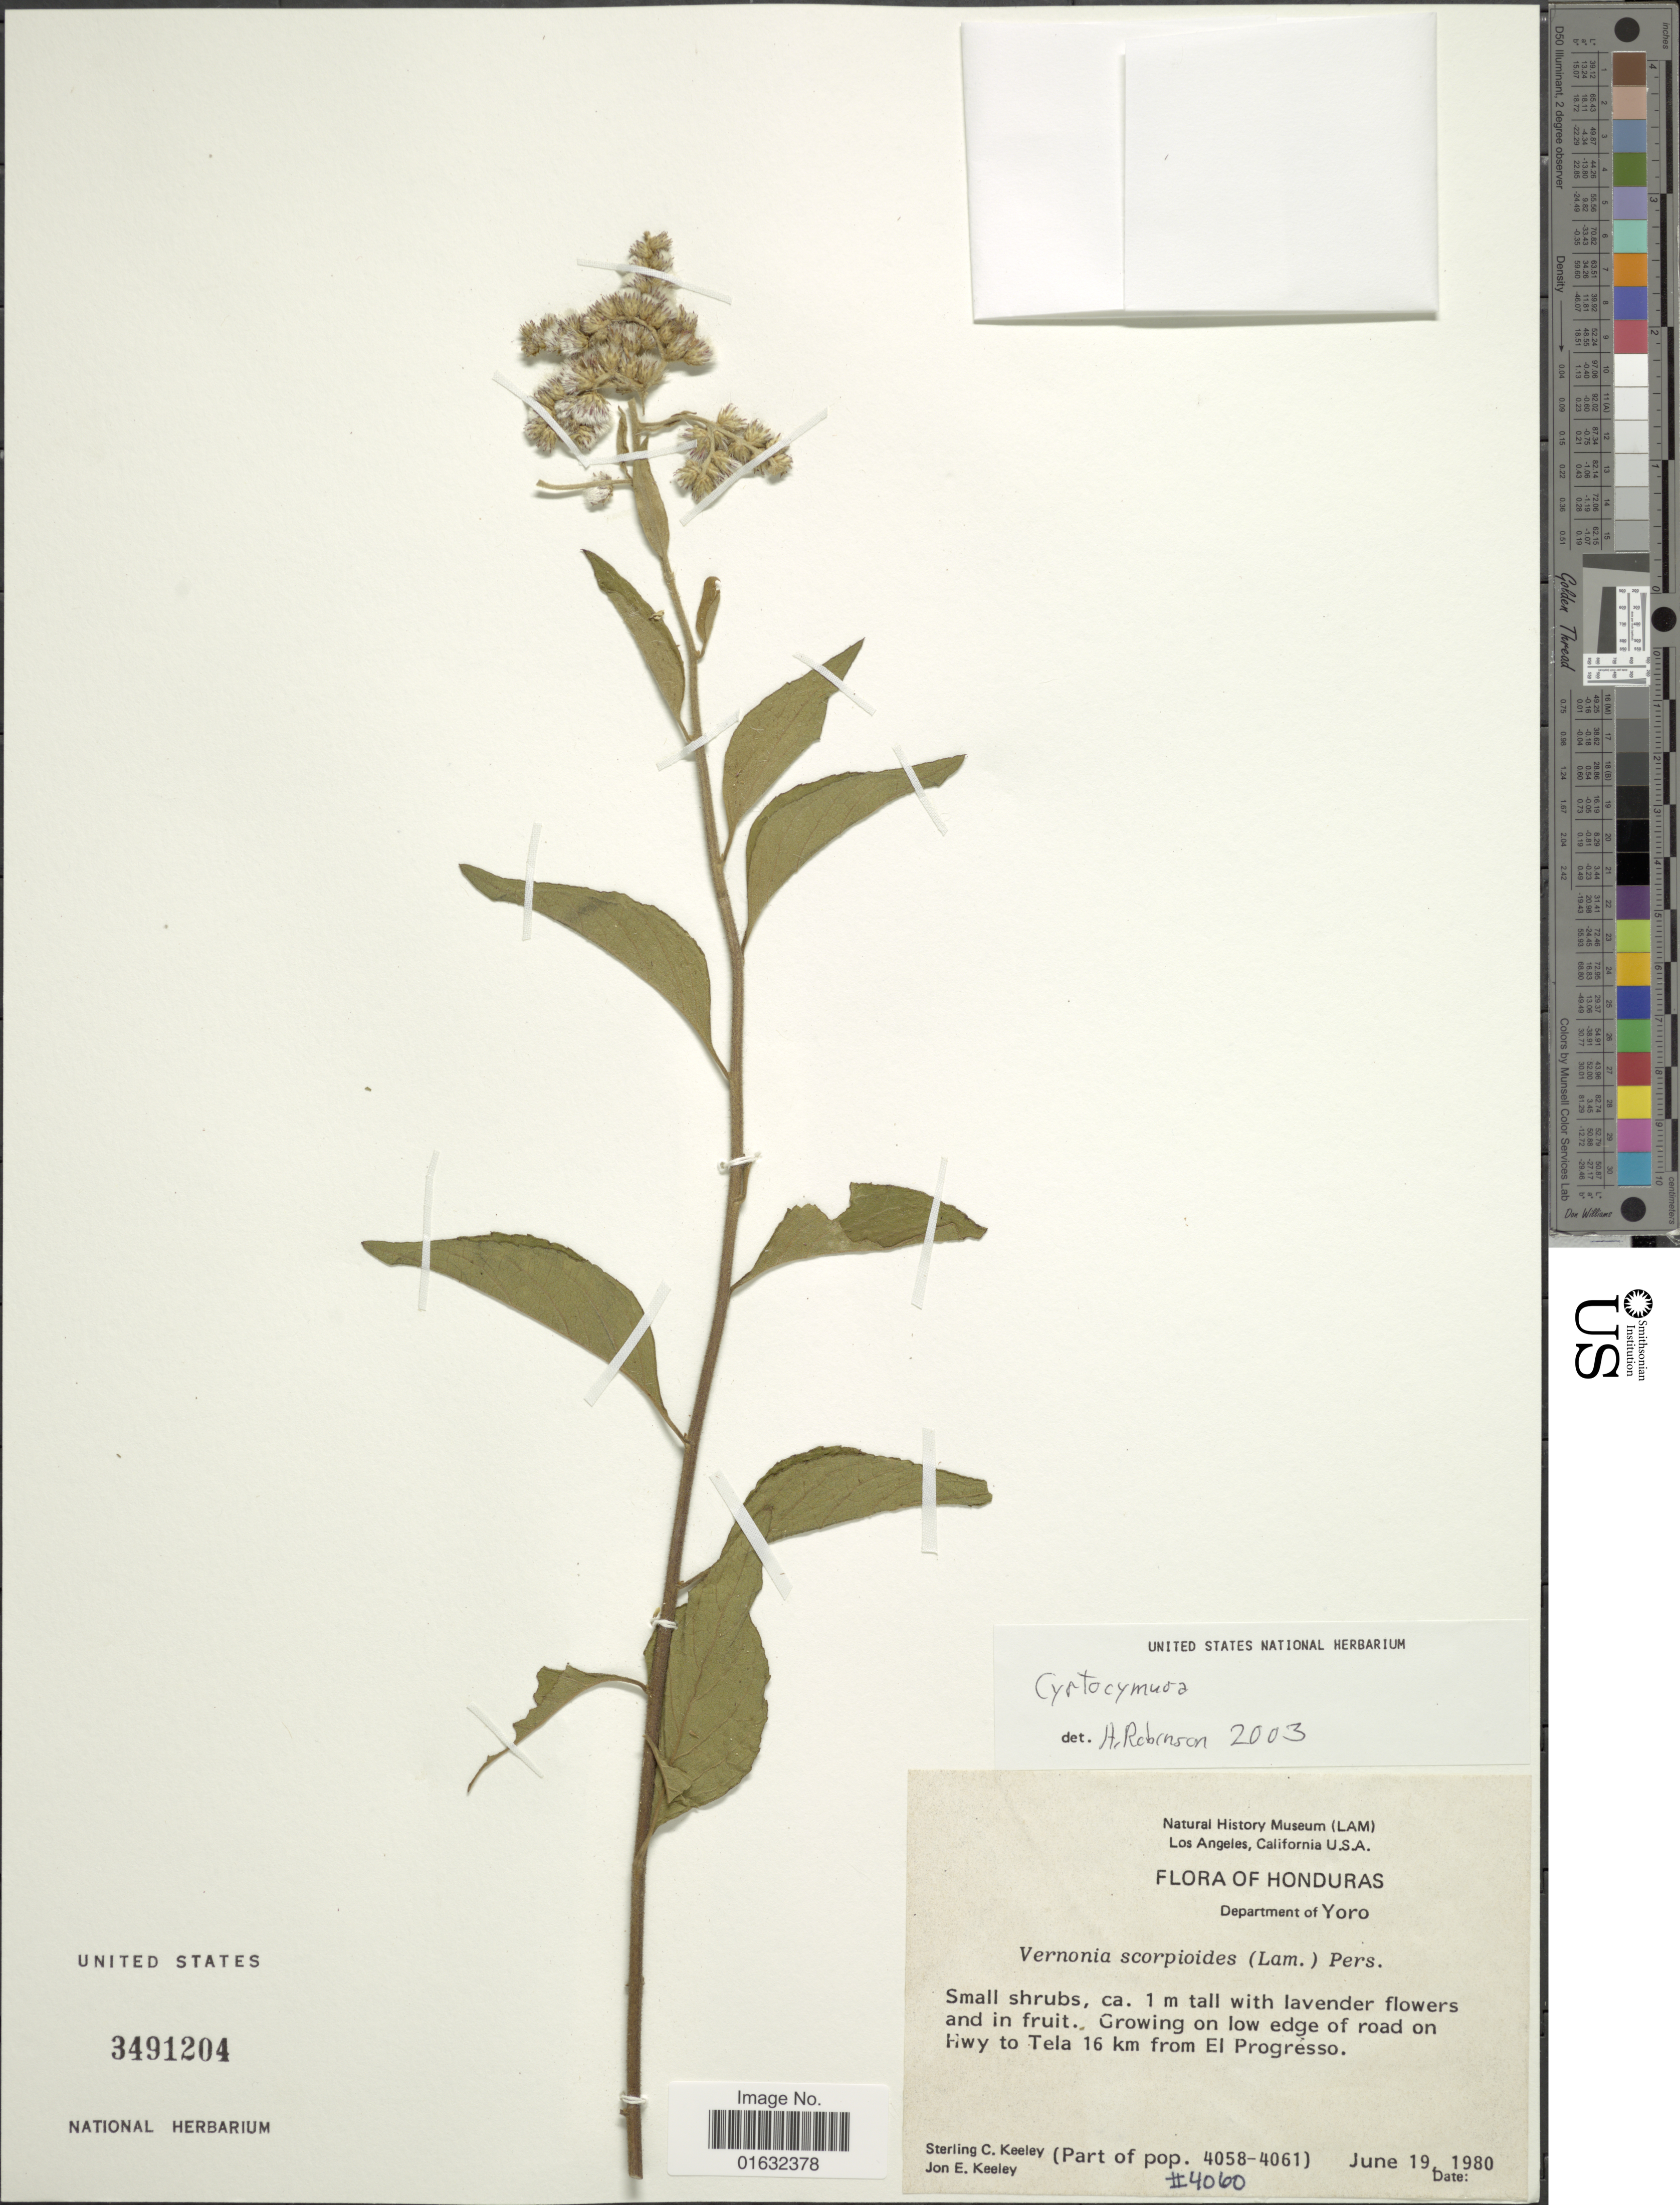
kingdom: Plantae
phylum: Tracheophyta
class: Magnoliopsida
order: Asterales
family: Asteraceae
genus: Cyrtocymura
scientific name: Cyrtocymura scorpioides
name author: (Lam.) H. Rob.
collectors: S. C. Keeley & J. E. Keeley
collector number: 4060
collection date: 1980-06-19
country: Honduras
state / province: Yoro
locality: Growing on low edge of road on Hwy to Tela 16 km from El Progresso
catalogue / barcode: US 3491204